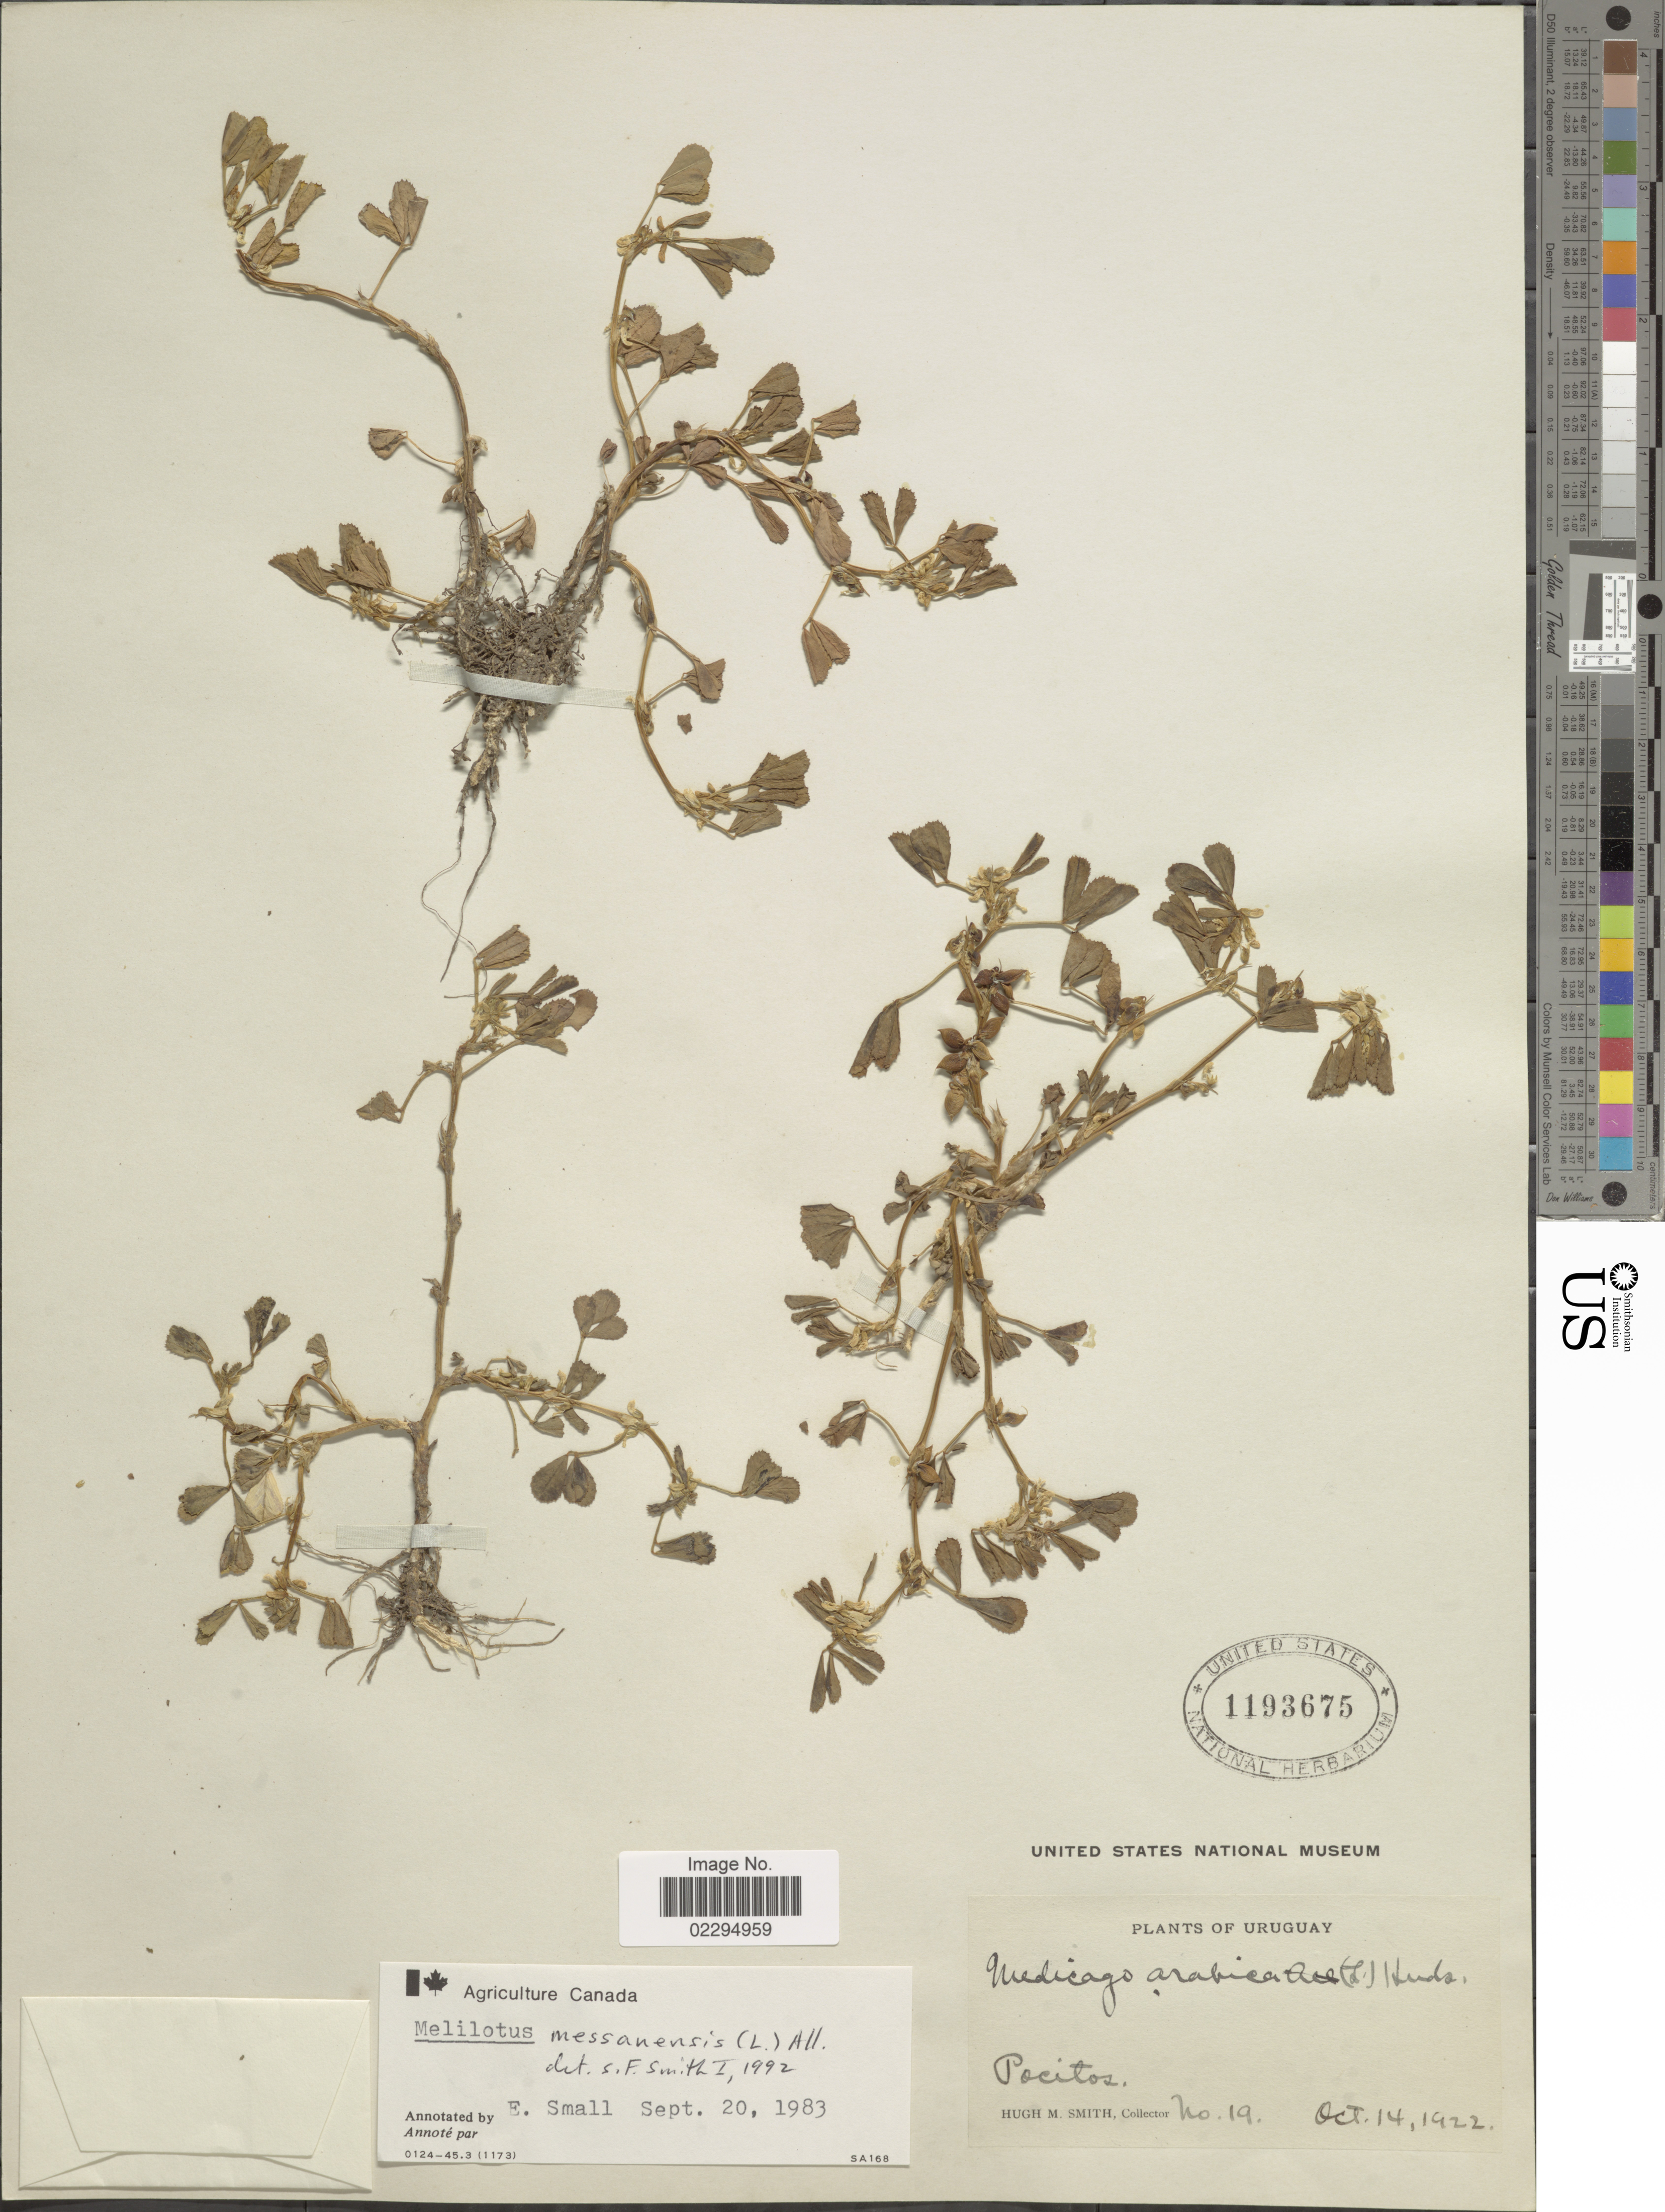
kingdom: Plantae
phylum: Tracheophyta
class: Magnoliopsida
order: Fabales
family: Fabaceae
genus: Melilotus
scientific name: Melilotus messanensis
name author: All.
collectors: H. M. Smith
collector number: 19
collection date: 1922-10-14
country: Uruguay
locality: Pocitos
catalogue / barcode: US 1193675